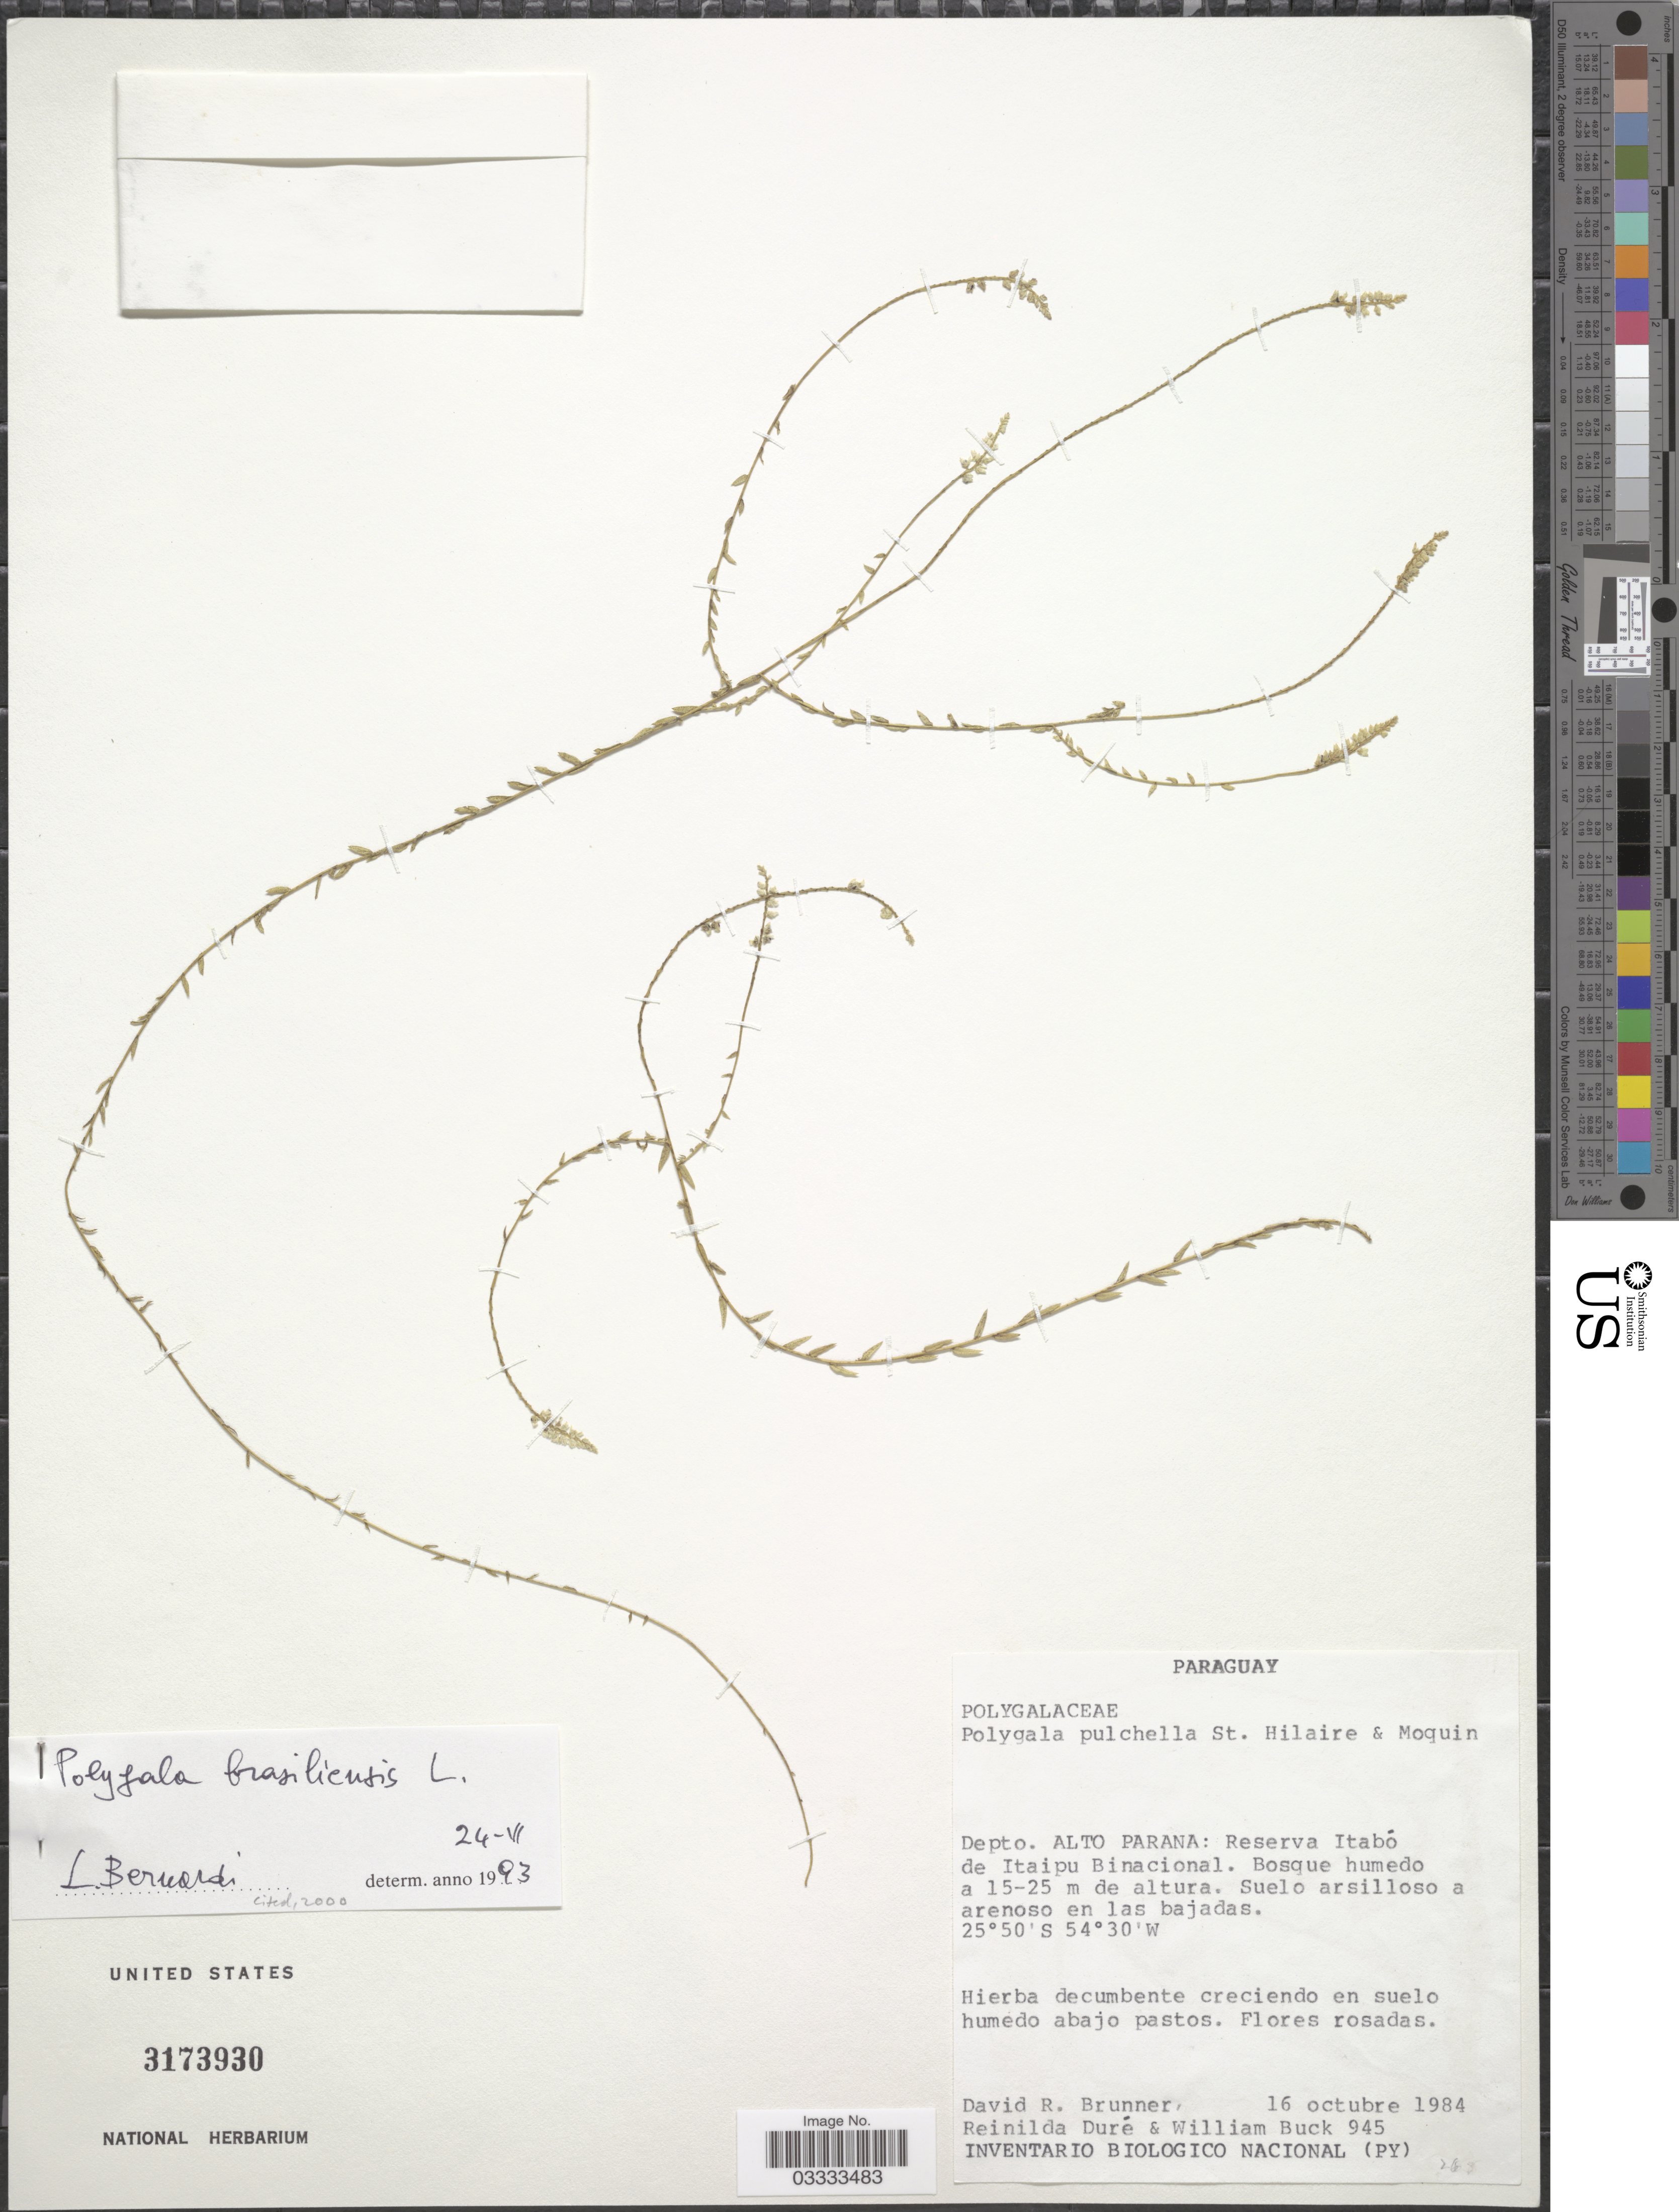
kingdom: Plantae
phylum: Tracheophyta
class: Magnoliopsida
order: Fabales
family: Polygalaceae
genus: Polygala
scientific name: Polygala brasiliensis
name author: L.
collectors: D. R. Brunner, R. Duré & W. Buck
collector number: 945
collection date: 1984-10-16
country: Paraguay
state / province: Alto Parana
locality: Depto. Alto Parana: Reserva Itabó de Itaipu Binacional.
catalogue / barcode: US 3173930